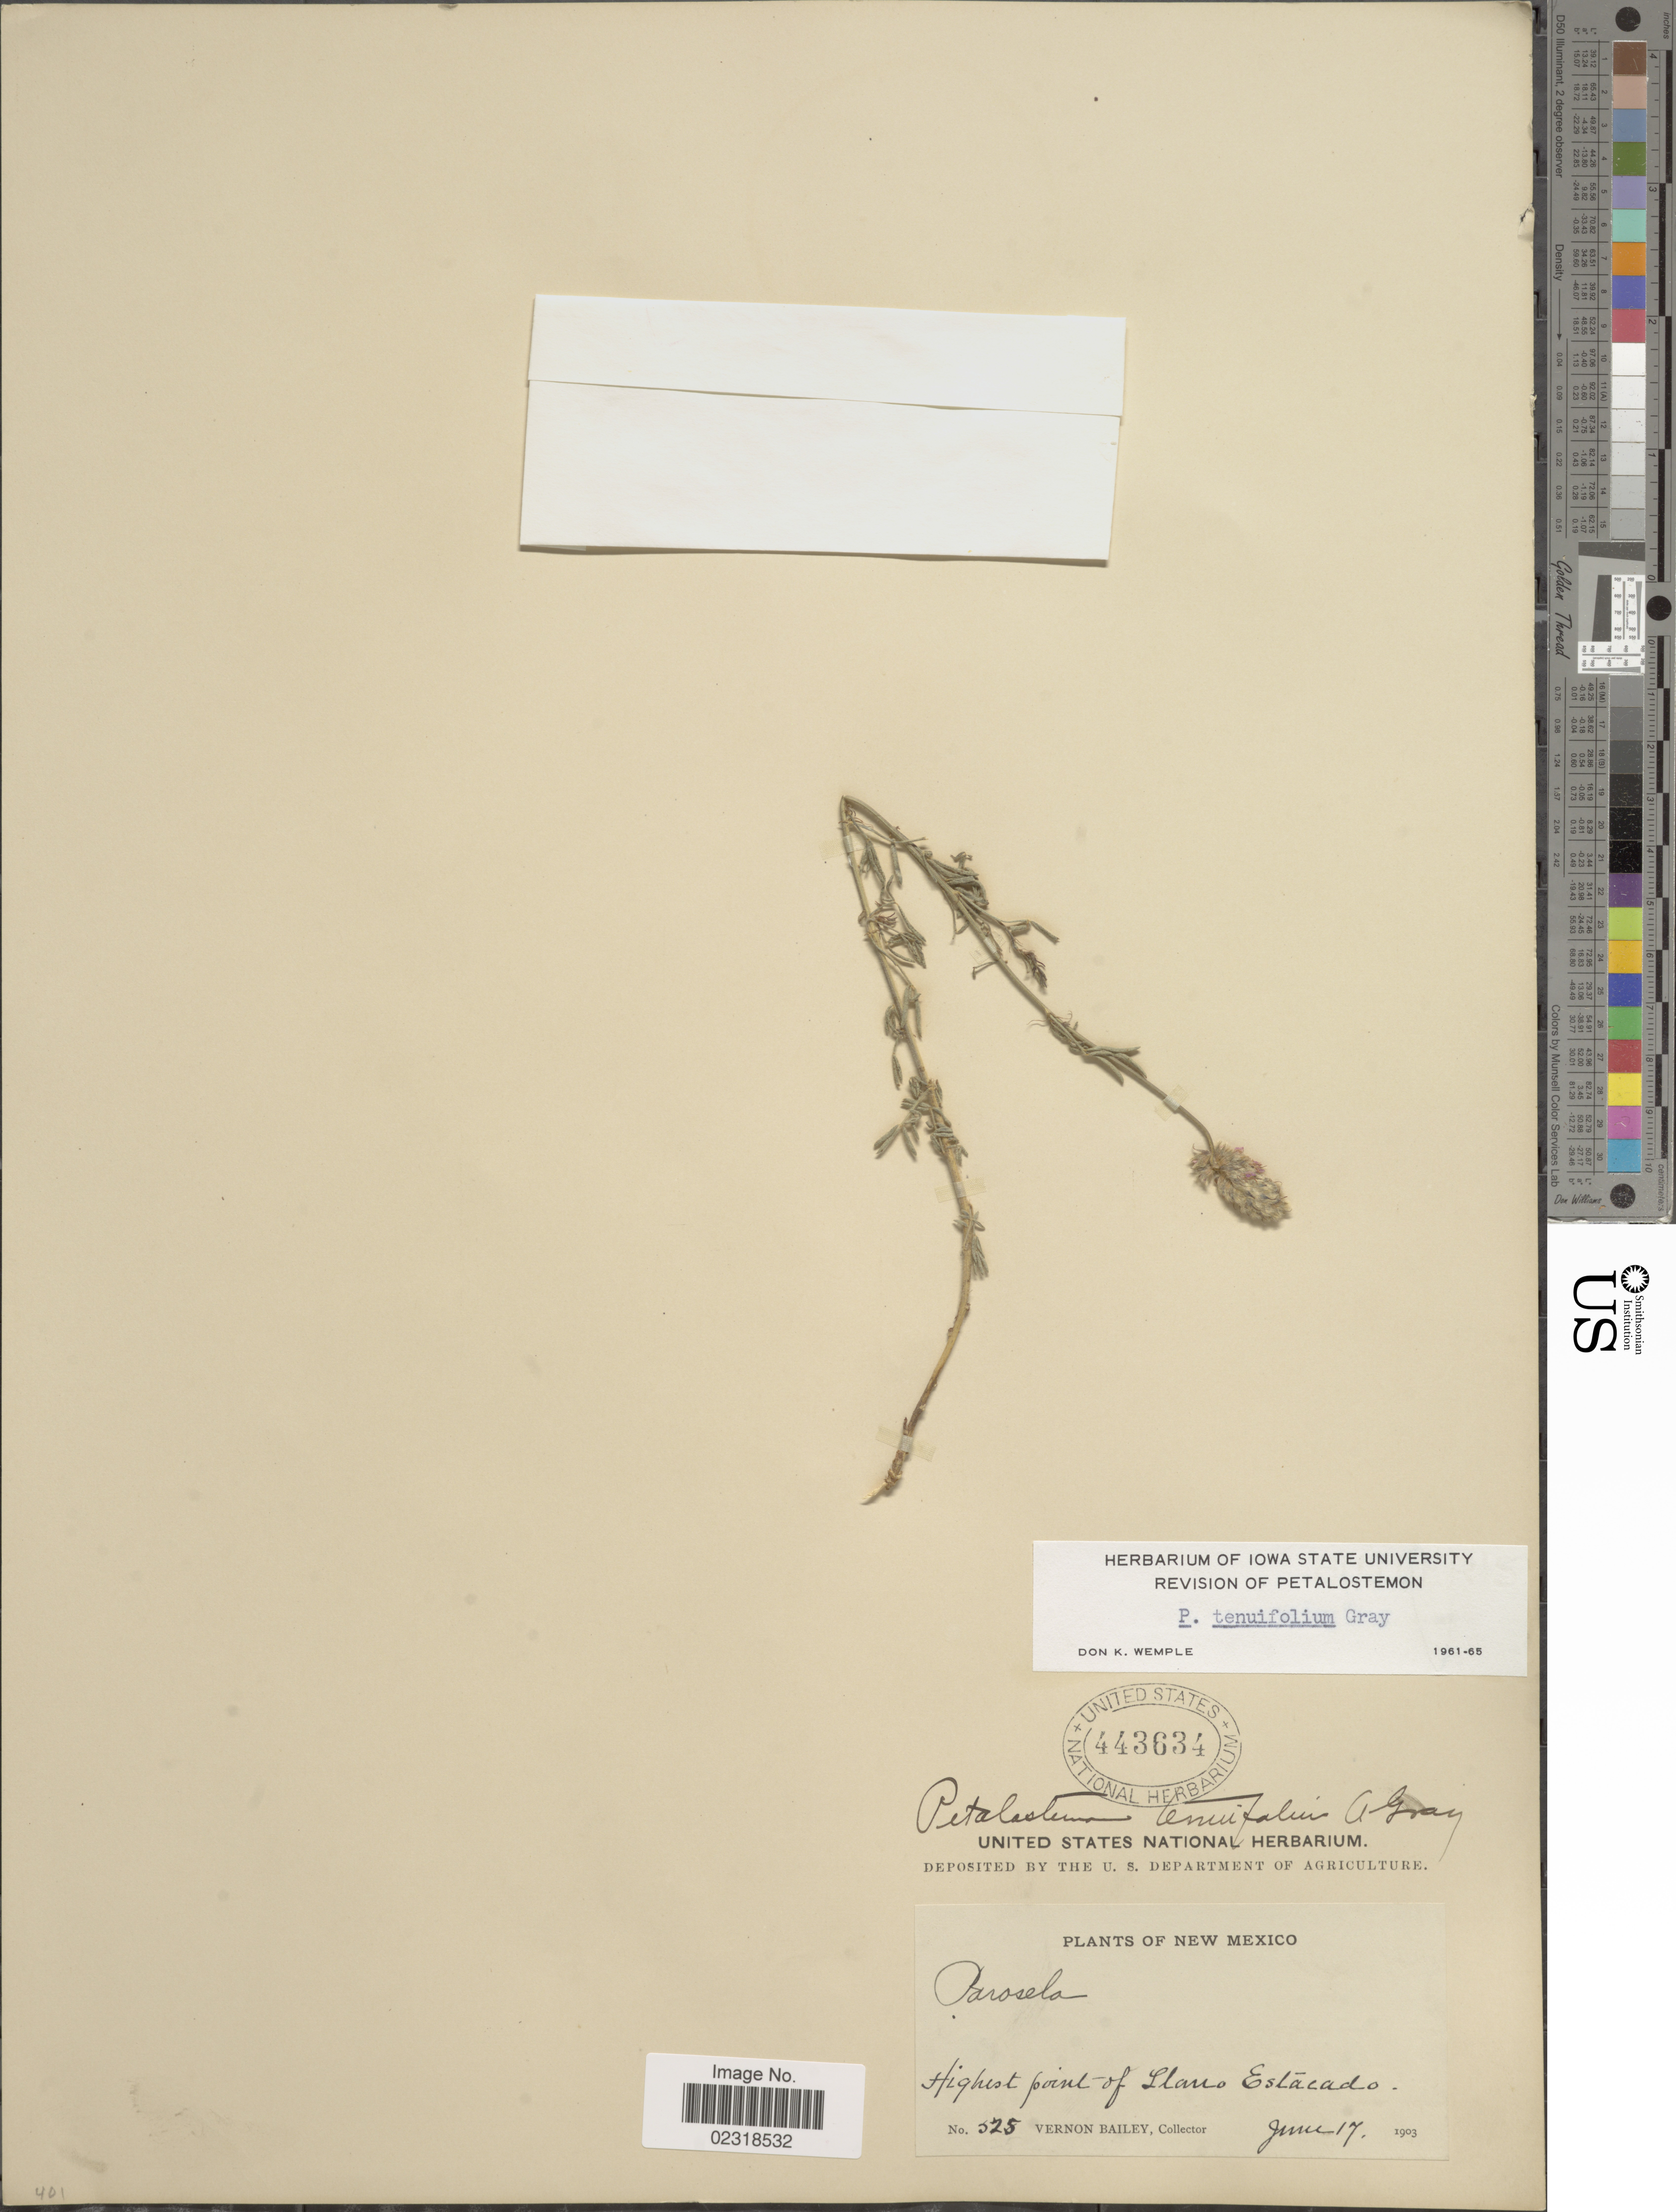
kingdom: Plantae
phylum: Tracheophyta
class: Magnoliopsida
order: Fabales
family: Fabaceae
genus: Dalea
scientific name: Dalea tenuifolia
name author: (A. Gray) Shinners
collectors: V. O. Bailey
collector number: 525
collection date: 1903-06-17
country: United States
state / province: New Mexico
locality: Highest point of Llanes Estacado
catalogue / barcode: US 443634